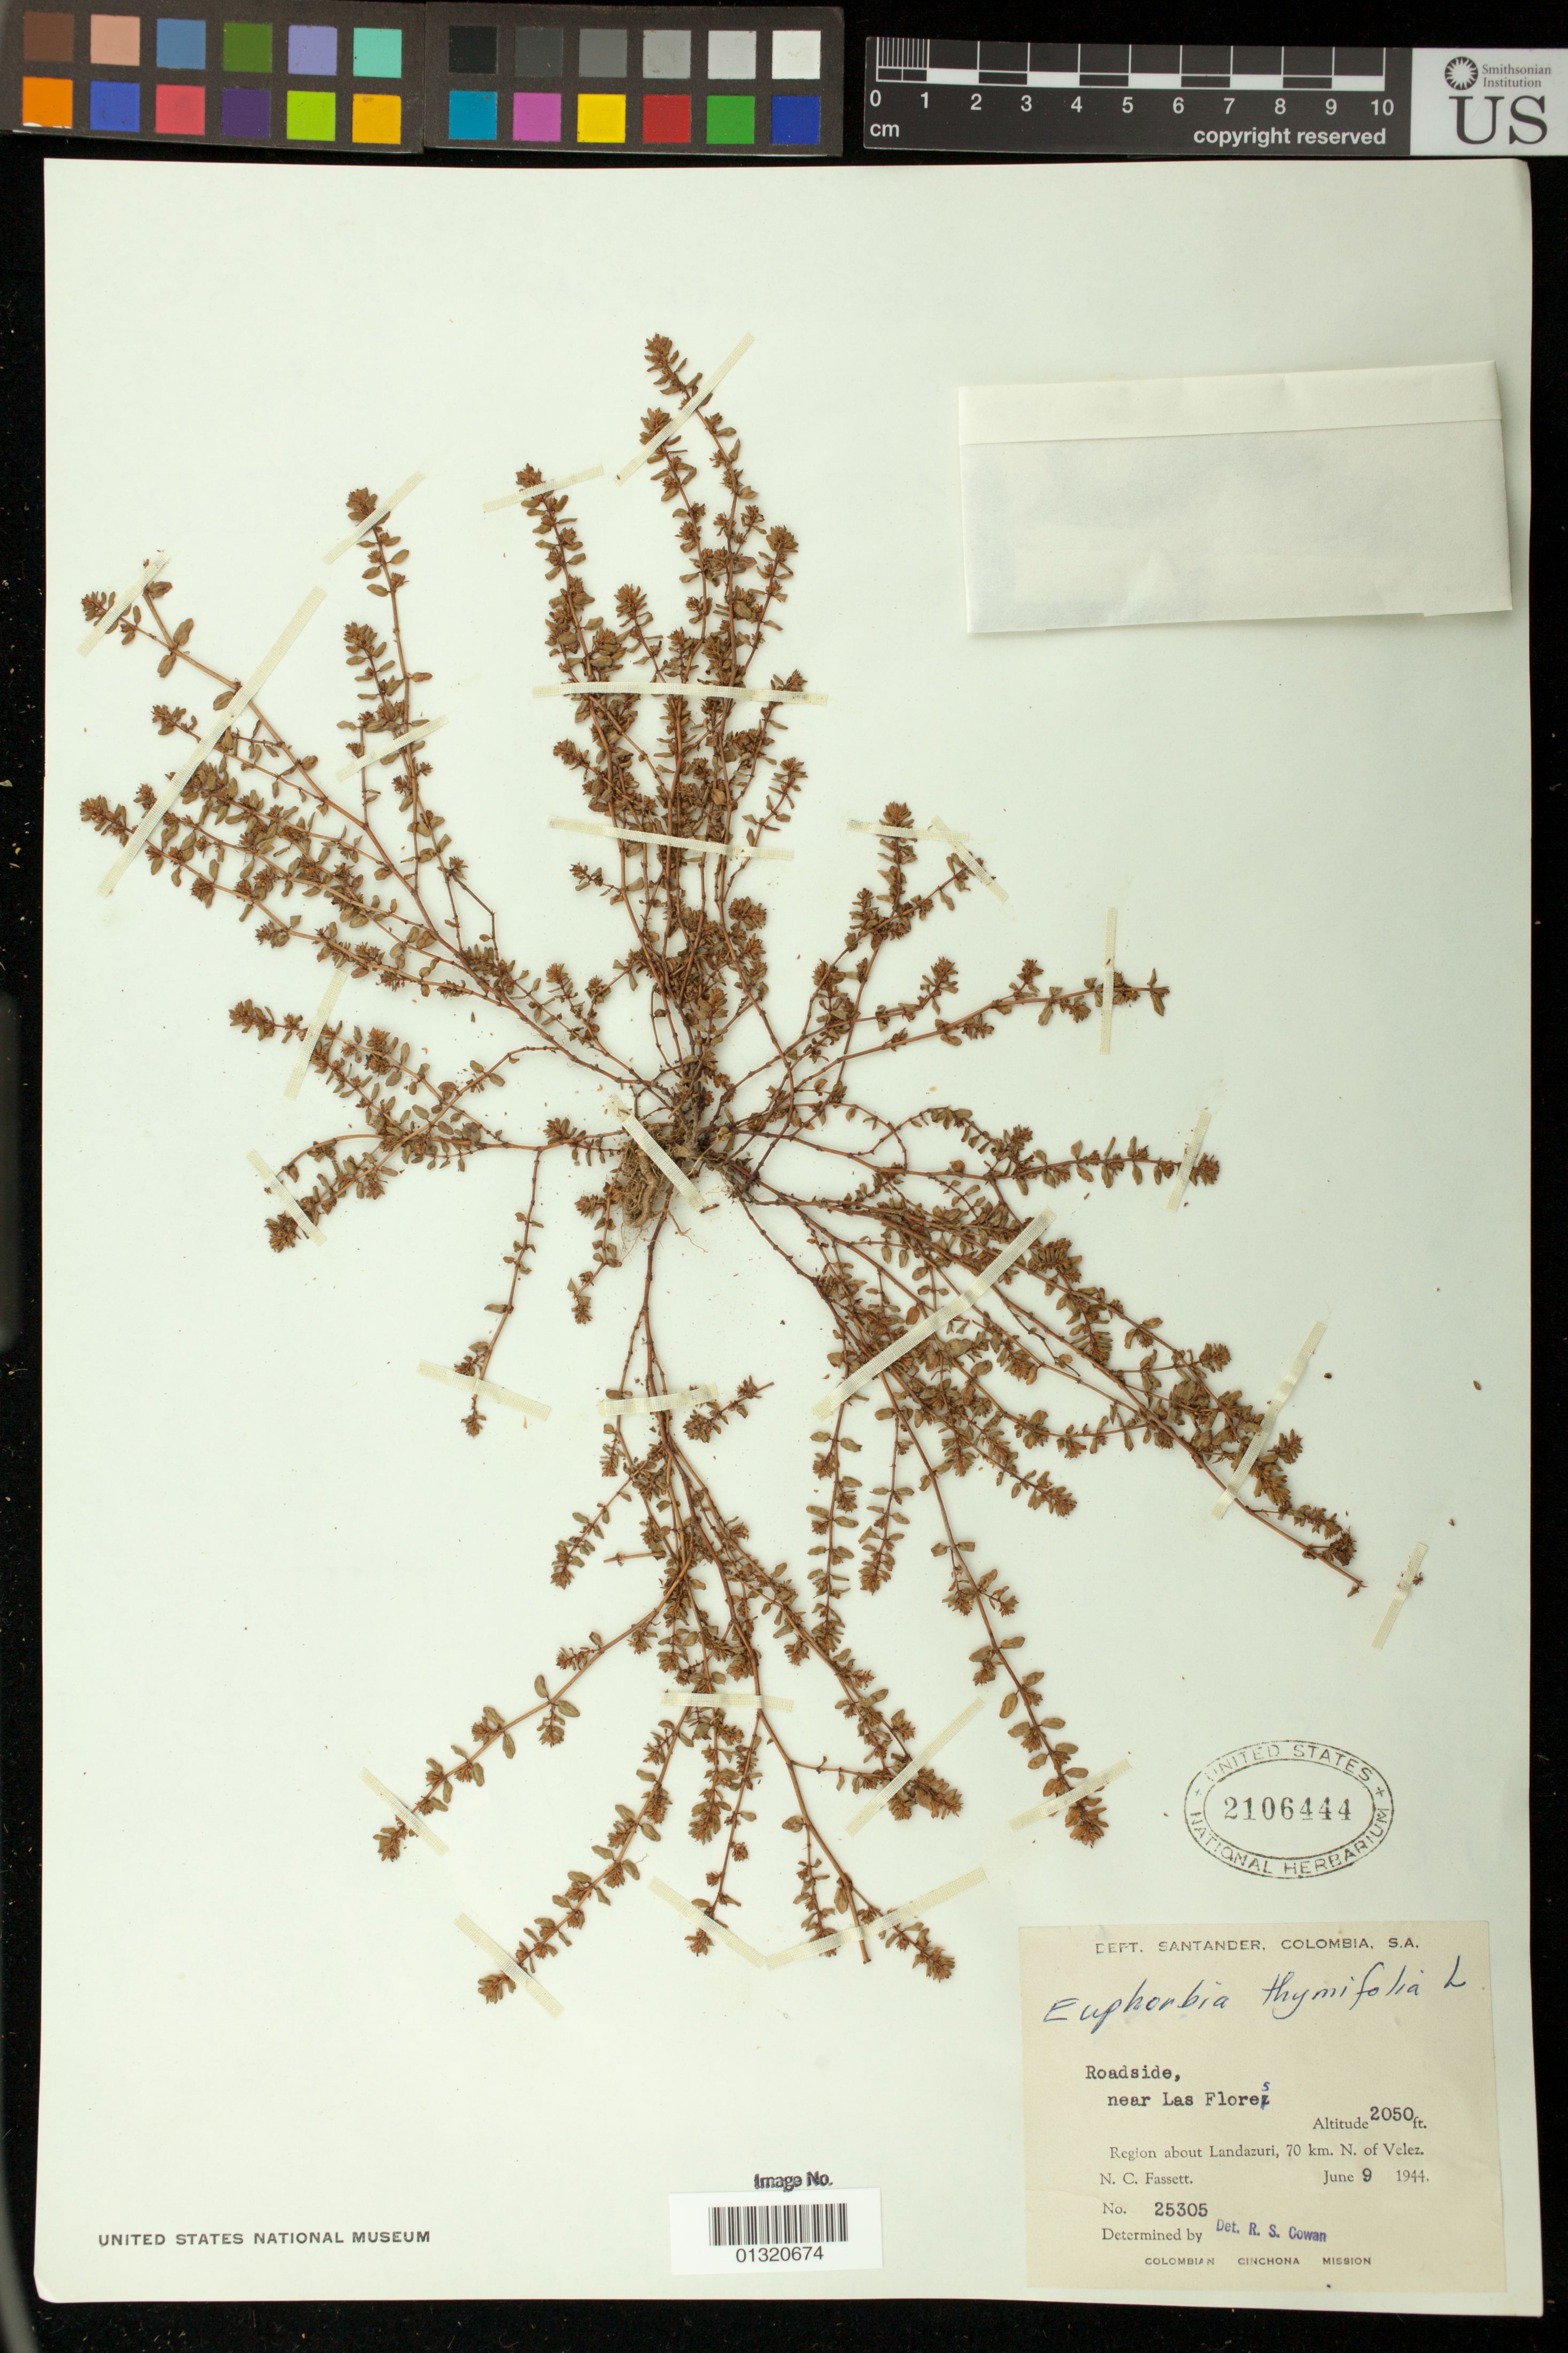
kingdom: Plantae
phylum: Tracheophyta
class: Magnoliopsida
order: Malpighiales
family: Euphorbiaceae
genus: Euphorbia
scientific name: Euphorbia thymifolia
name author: L.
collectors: N. C. Fassett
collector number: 25305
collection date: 1944-06-09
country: Colombia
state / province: Santander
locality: near Las Flores; Region about Landazuri, 70 km N. of Velez.;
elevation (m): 625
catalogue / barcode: US 2106444